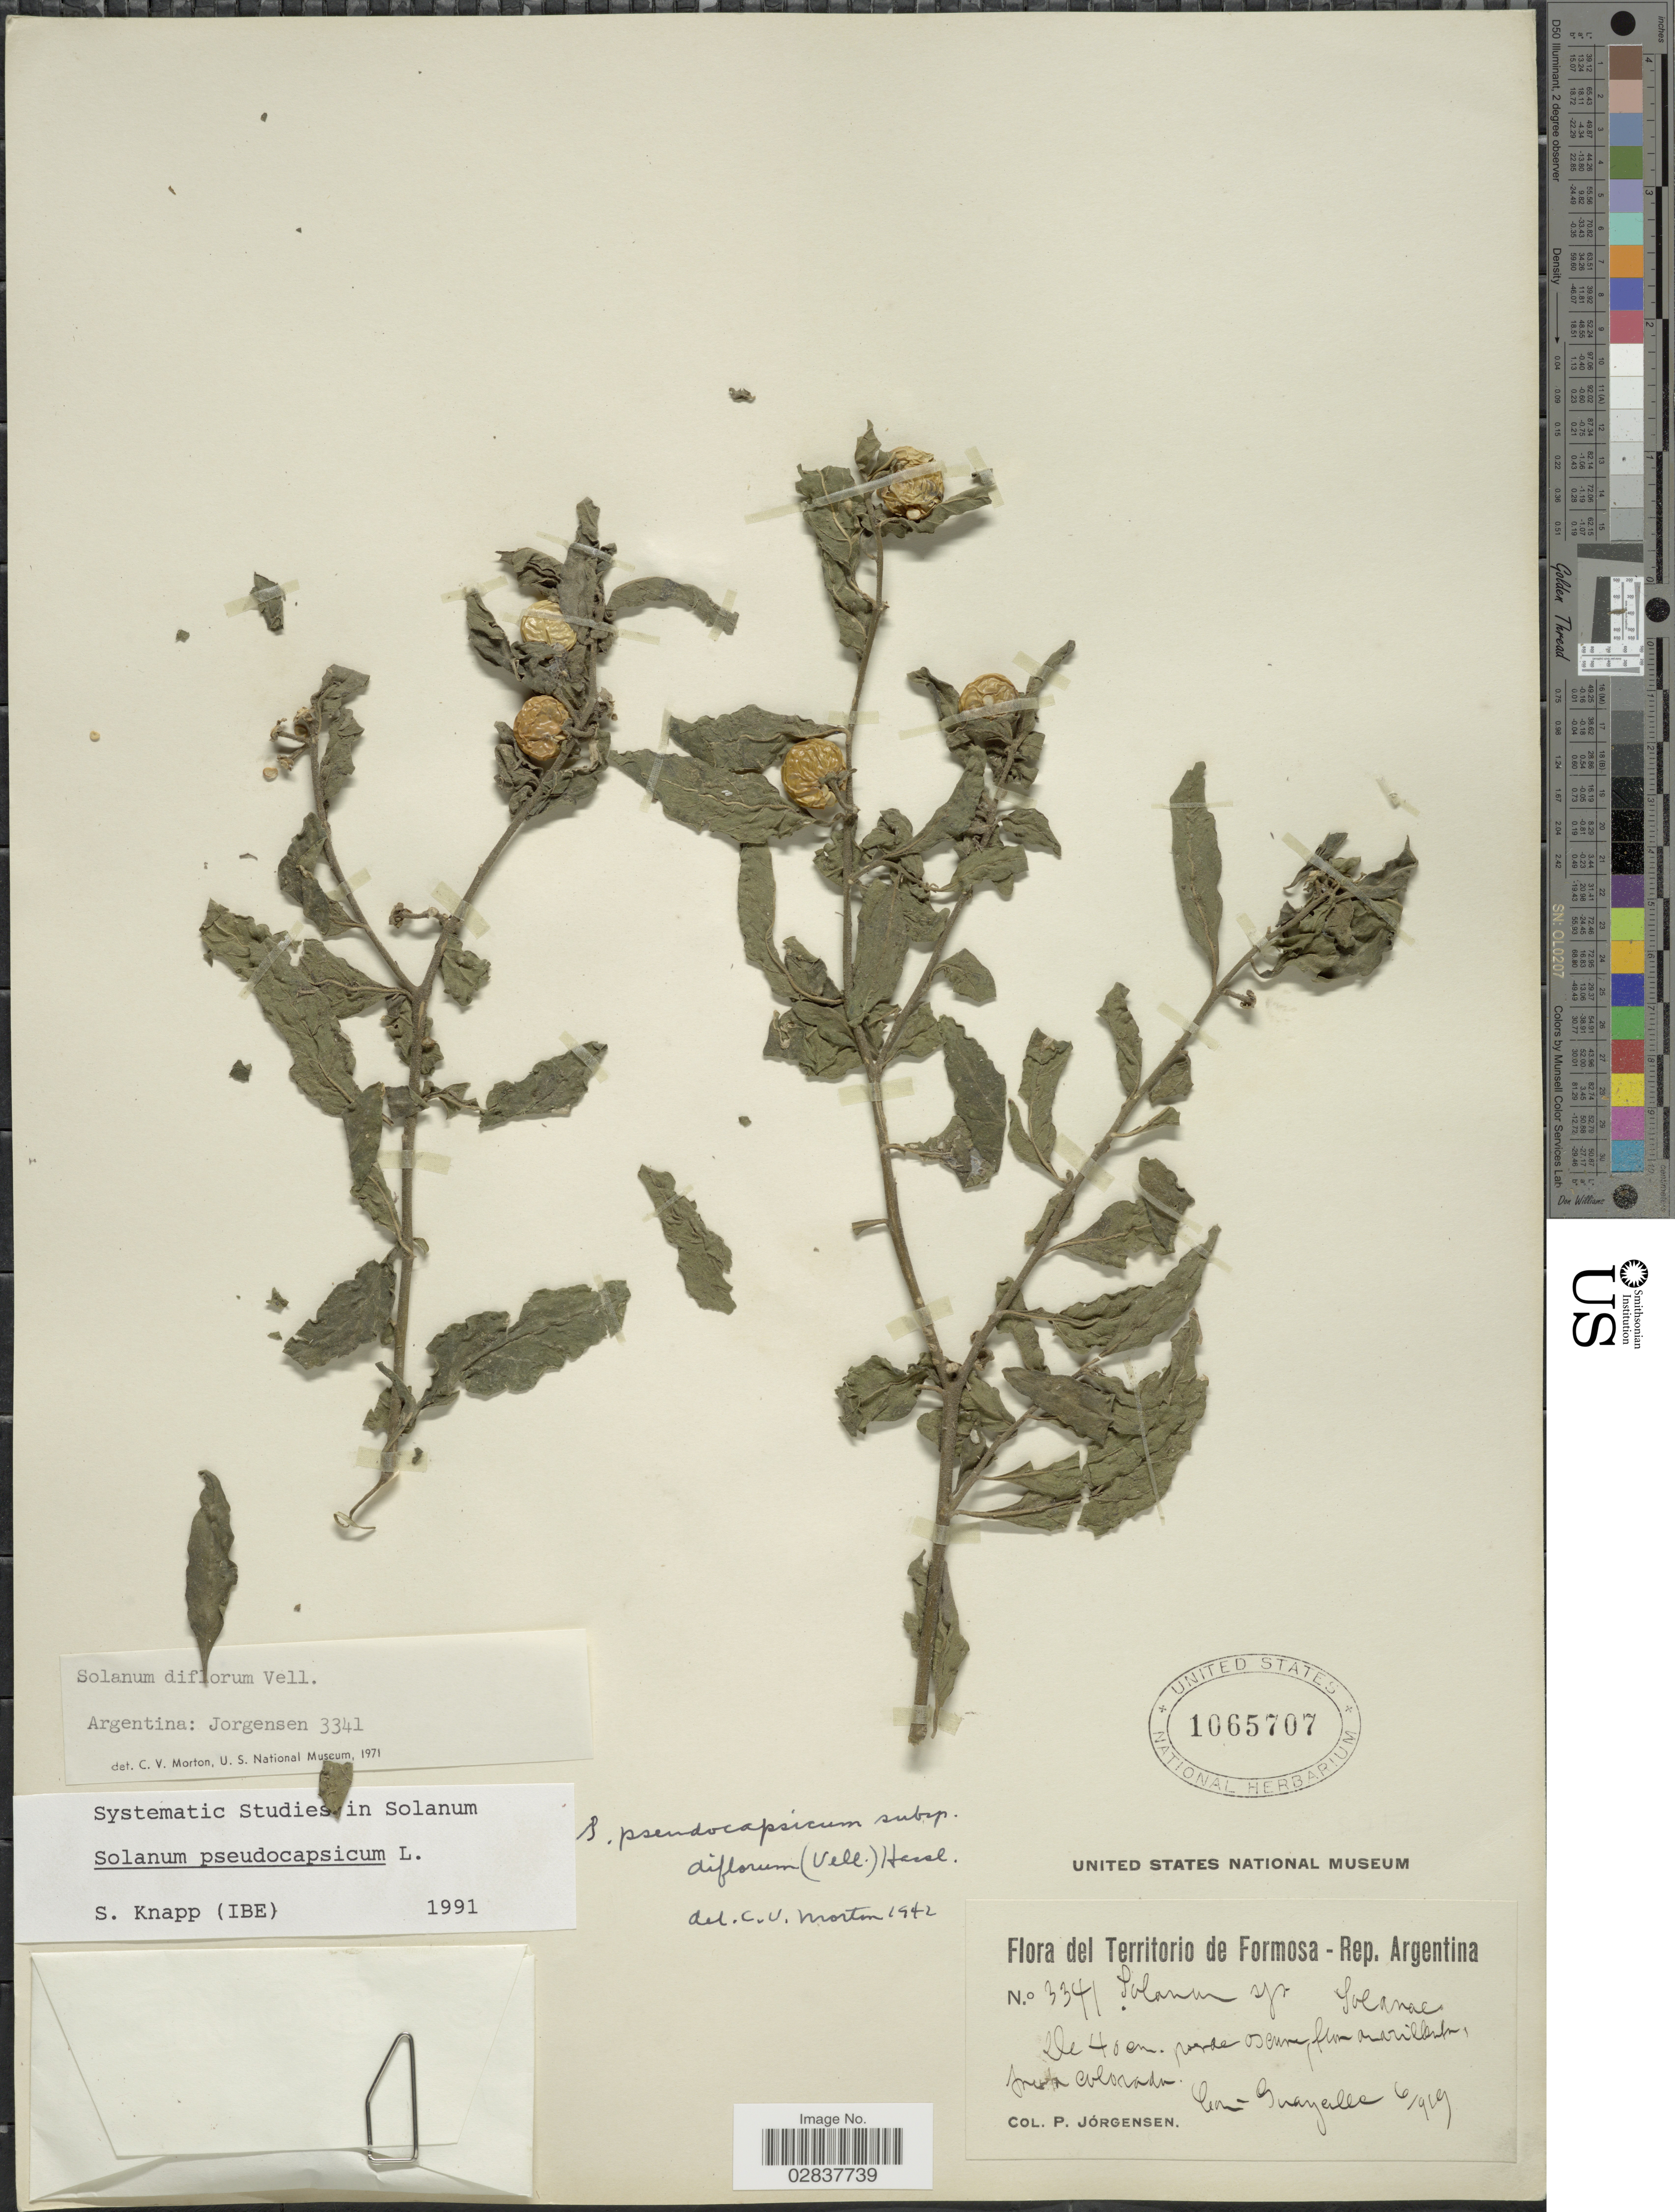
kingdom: Plantae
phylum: Tracheophyta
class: Magnoliopsida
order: Solanales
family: Solanaceae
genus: Solanum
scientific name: Solanum pseudocapsicum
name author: L.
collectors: P. Jörgensen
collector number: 3341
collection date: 1919-06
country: Argentina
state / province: Formosa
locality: Comun Guaycolec.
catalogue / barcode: US 1065707